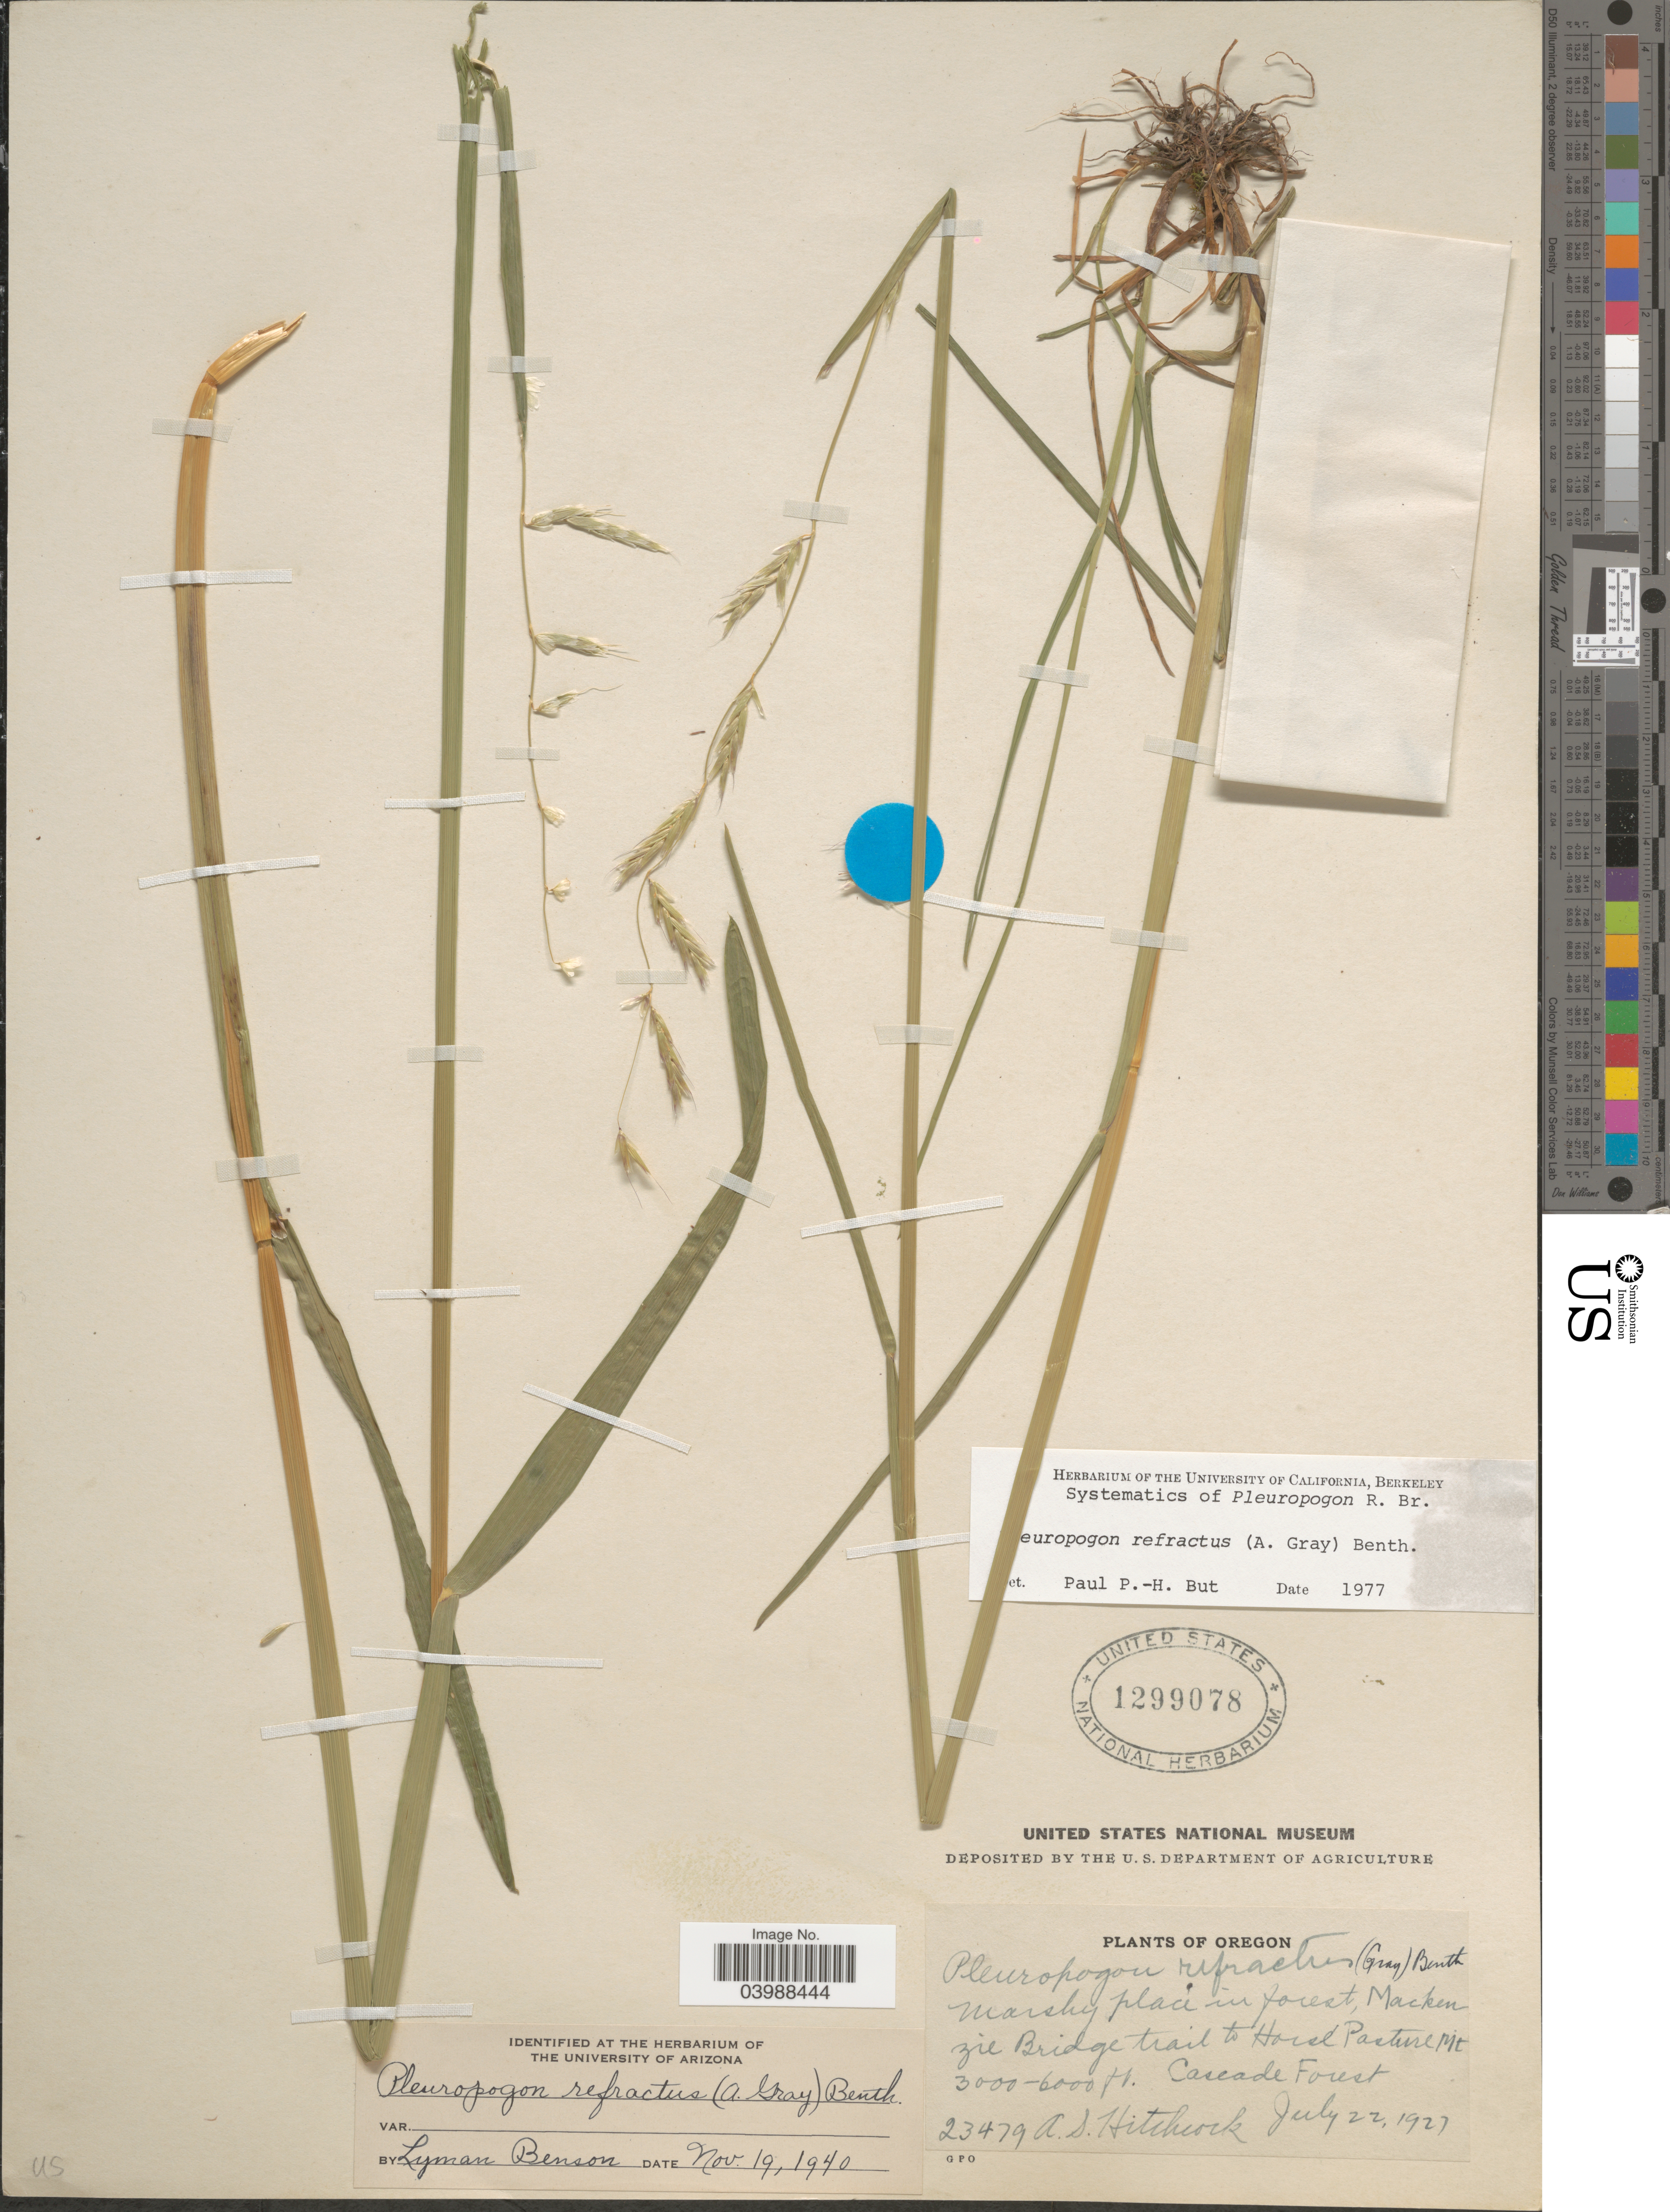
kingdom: Plantae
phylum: Tracheophyta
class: Liliopsida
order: Poales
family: Poaceae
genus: Pleuropogon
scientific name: Pleuropogon refractus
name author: (A. Gray) Benth.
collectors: A. S. Hitchcock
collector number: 23479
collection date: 1927-07-22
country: United States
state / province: Oregon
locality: Marshy place in forest, Mackenzie Bridge trail to Horse Pasture Mt. Cascade Forest.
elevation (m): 914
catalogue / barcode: US 1299078